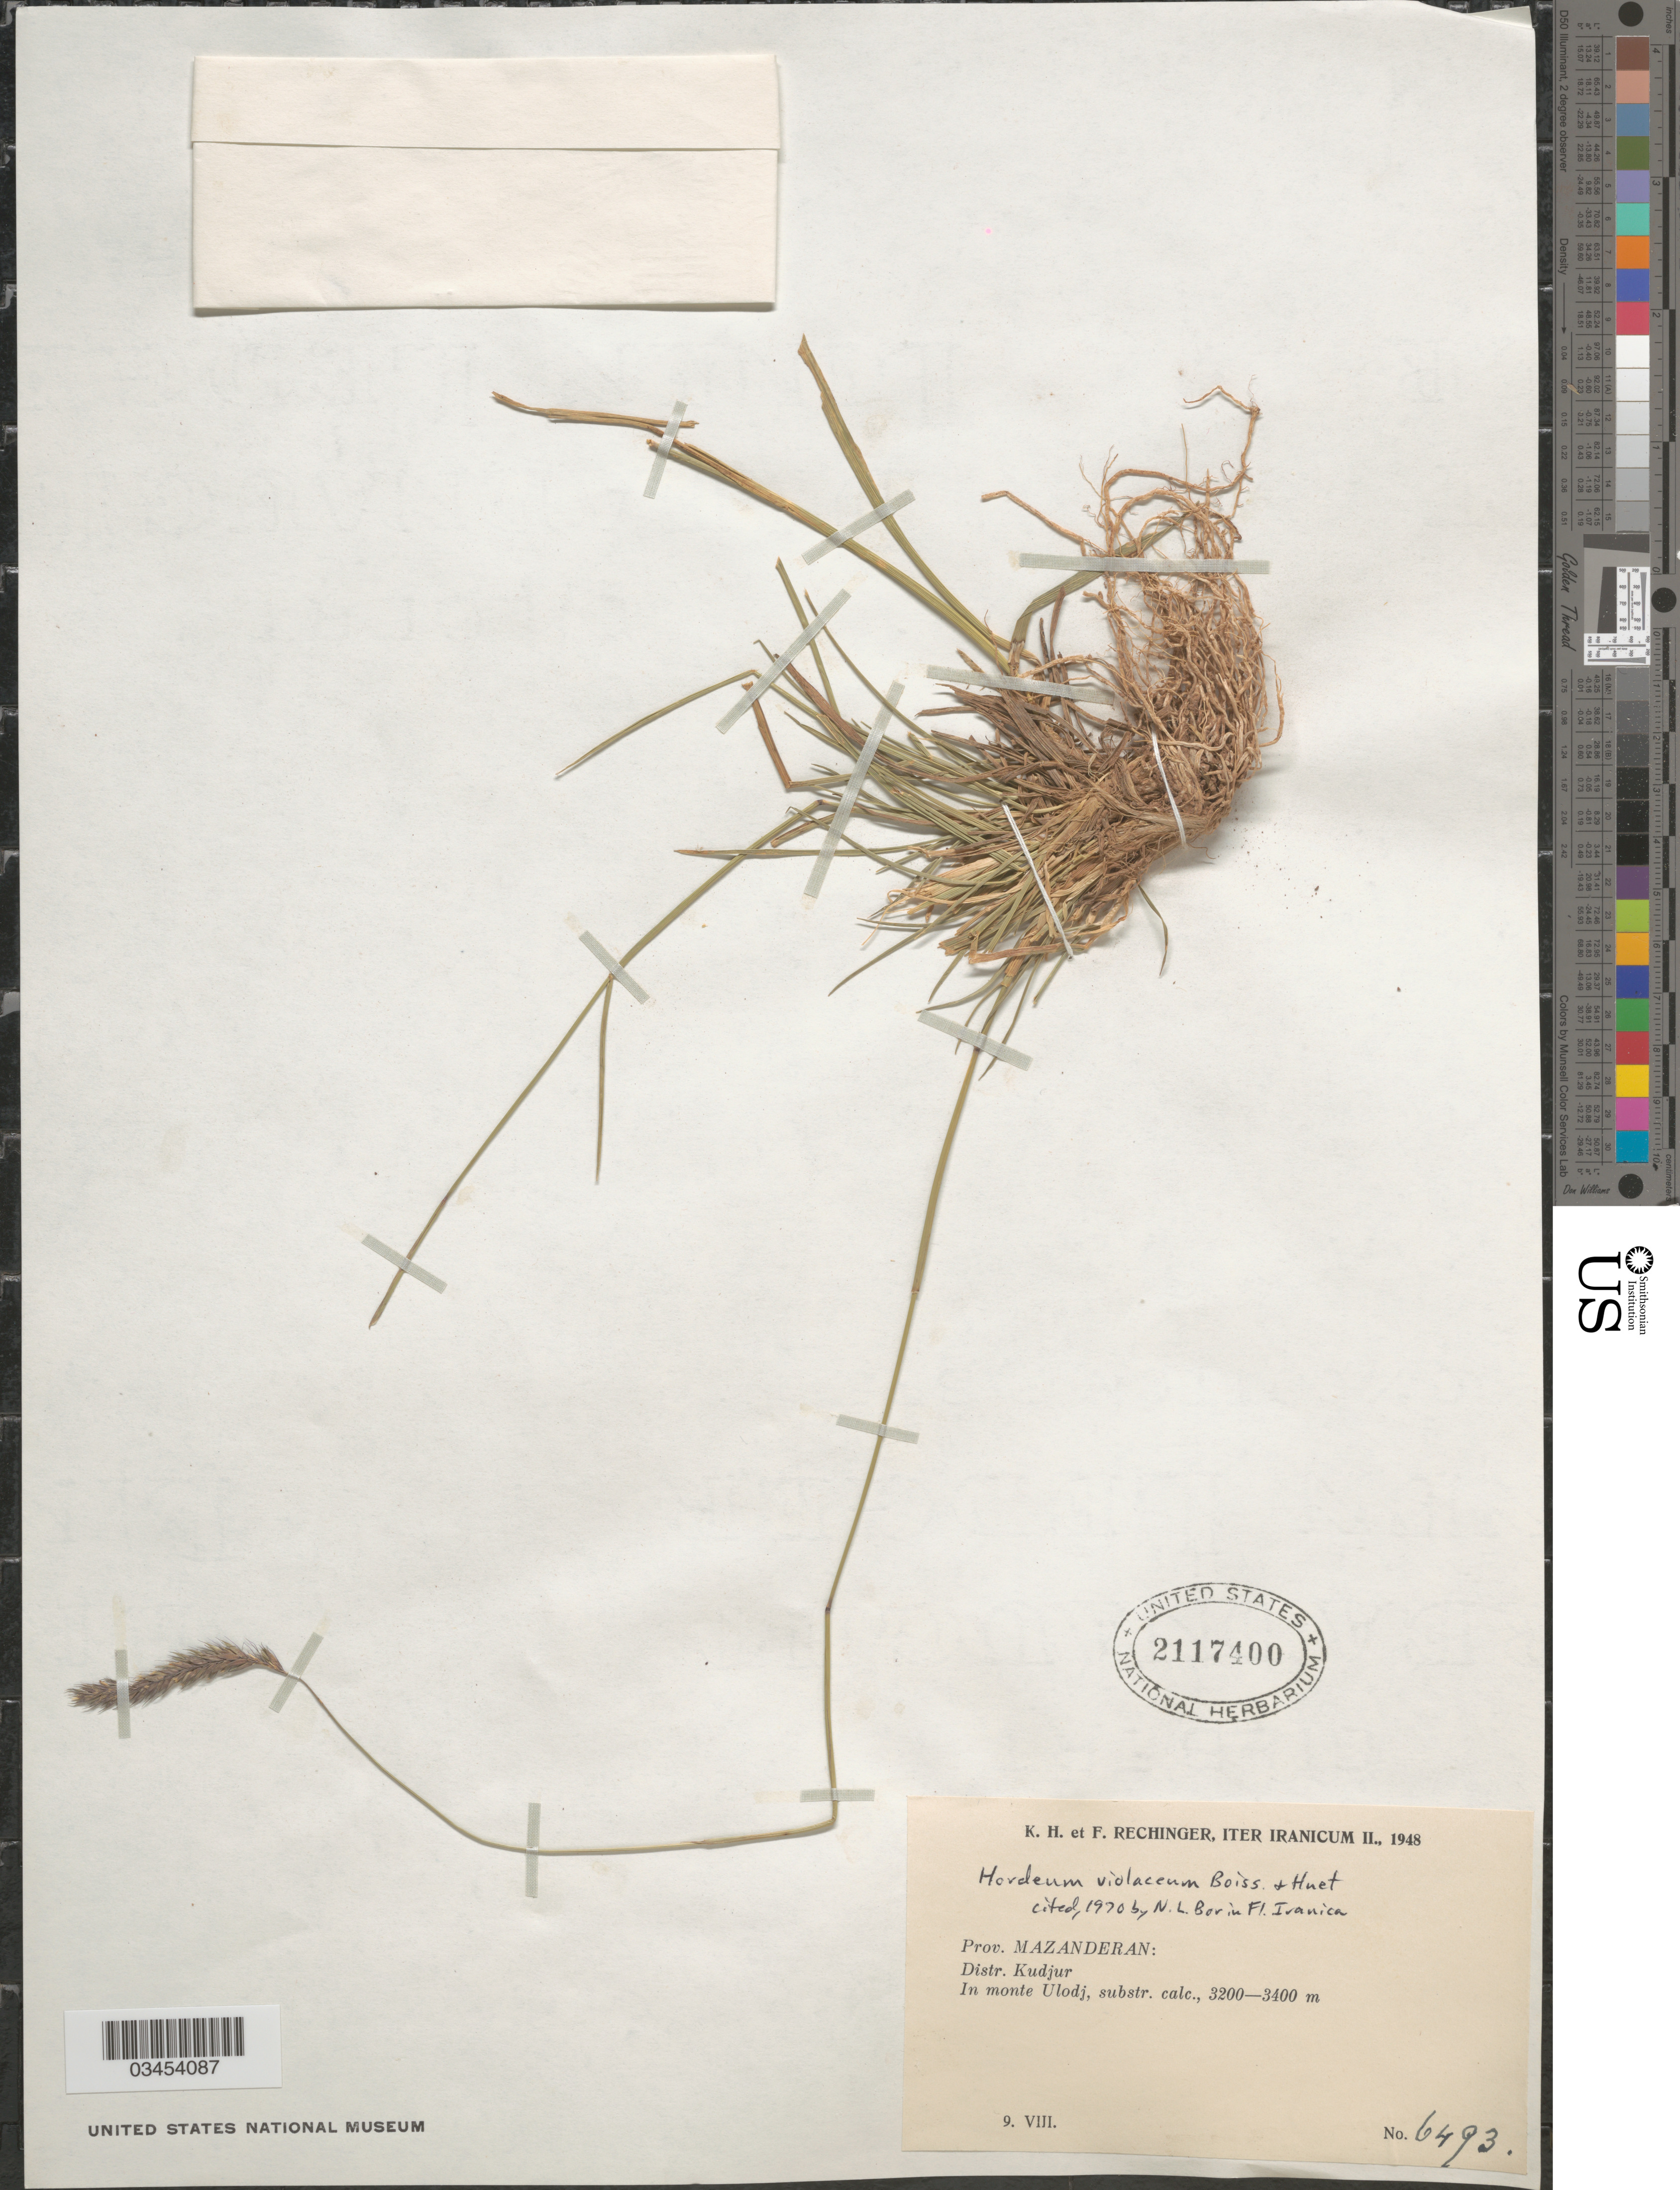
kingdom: Plantae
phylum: Tracheophyta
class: Liliopsida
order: Poales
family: Poaceae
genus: Hordeum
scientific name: Hordeum brevisubulatum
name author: (Trin.) Link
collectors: K. H. Rechinger & F. Rechinger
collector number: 6493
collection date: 1948-08-09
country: Iran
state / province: Mazandaran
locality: Iter Iranicum II., 1948. Prov. Mazanderan: Distr. Kudjur. In monte Ulodj, substr. calc.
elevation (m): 3200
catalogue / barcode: US 2117400